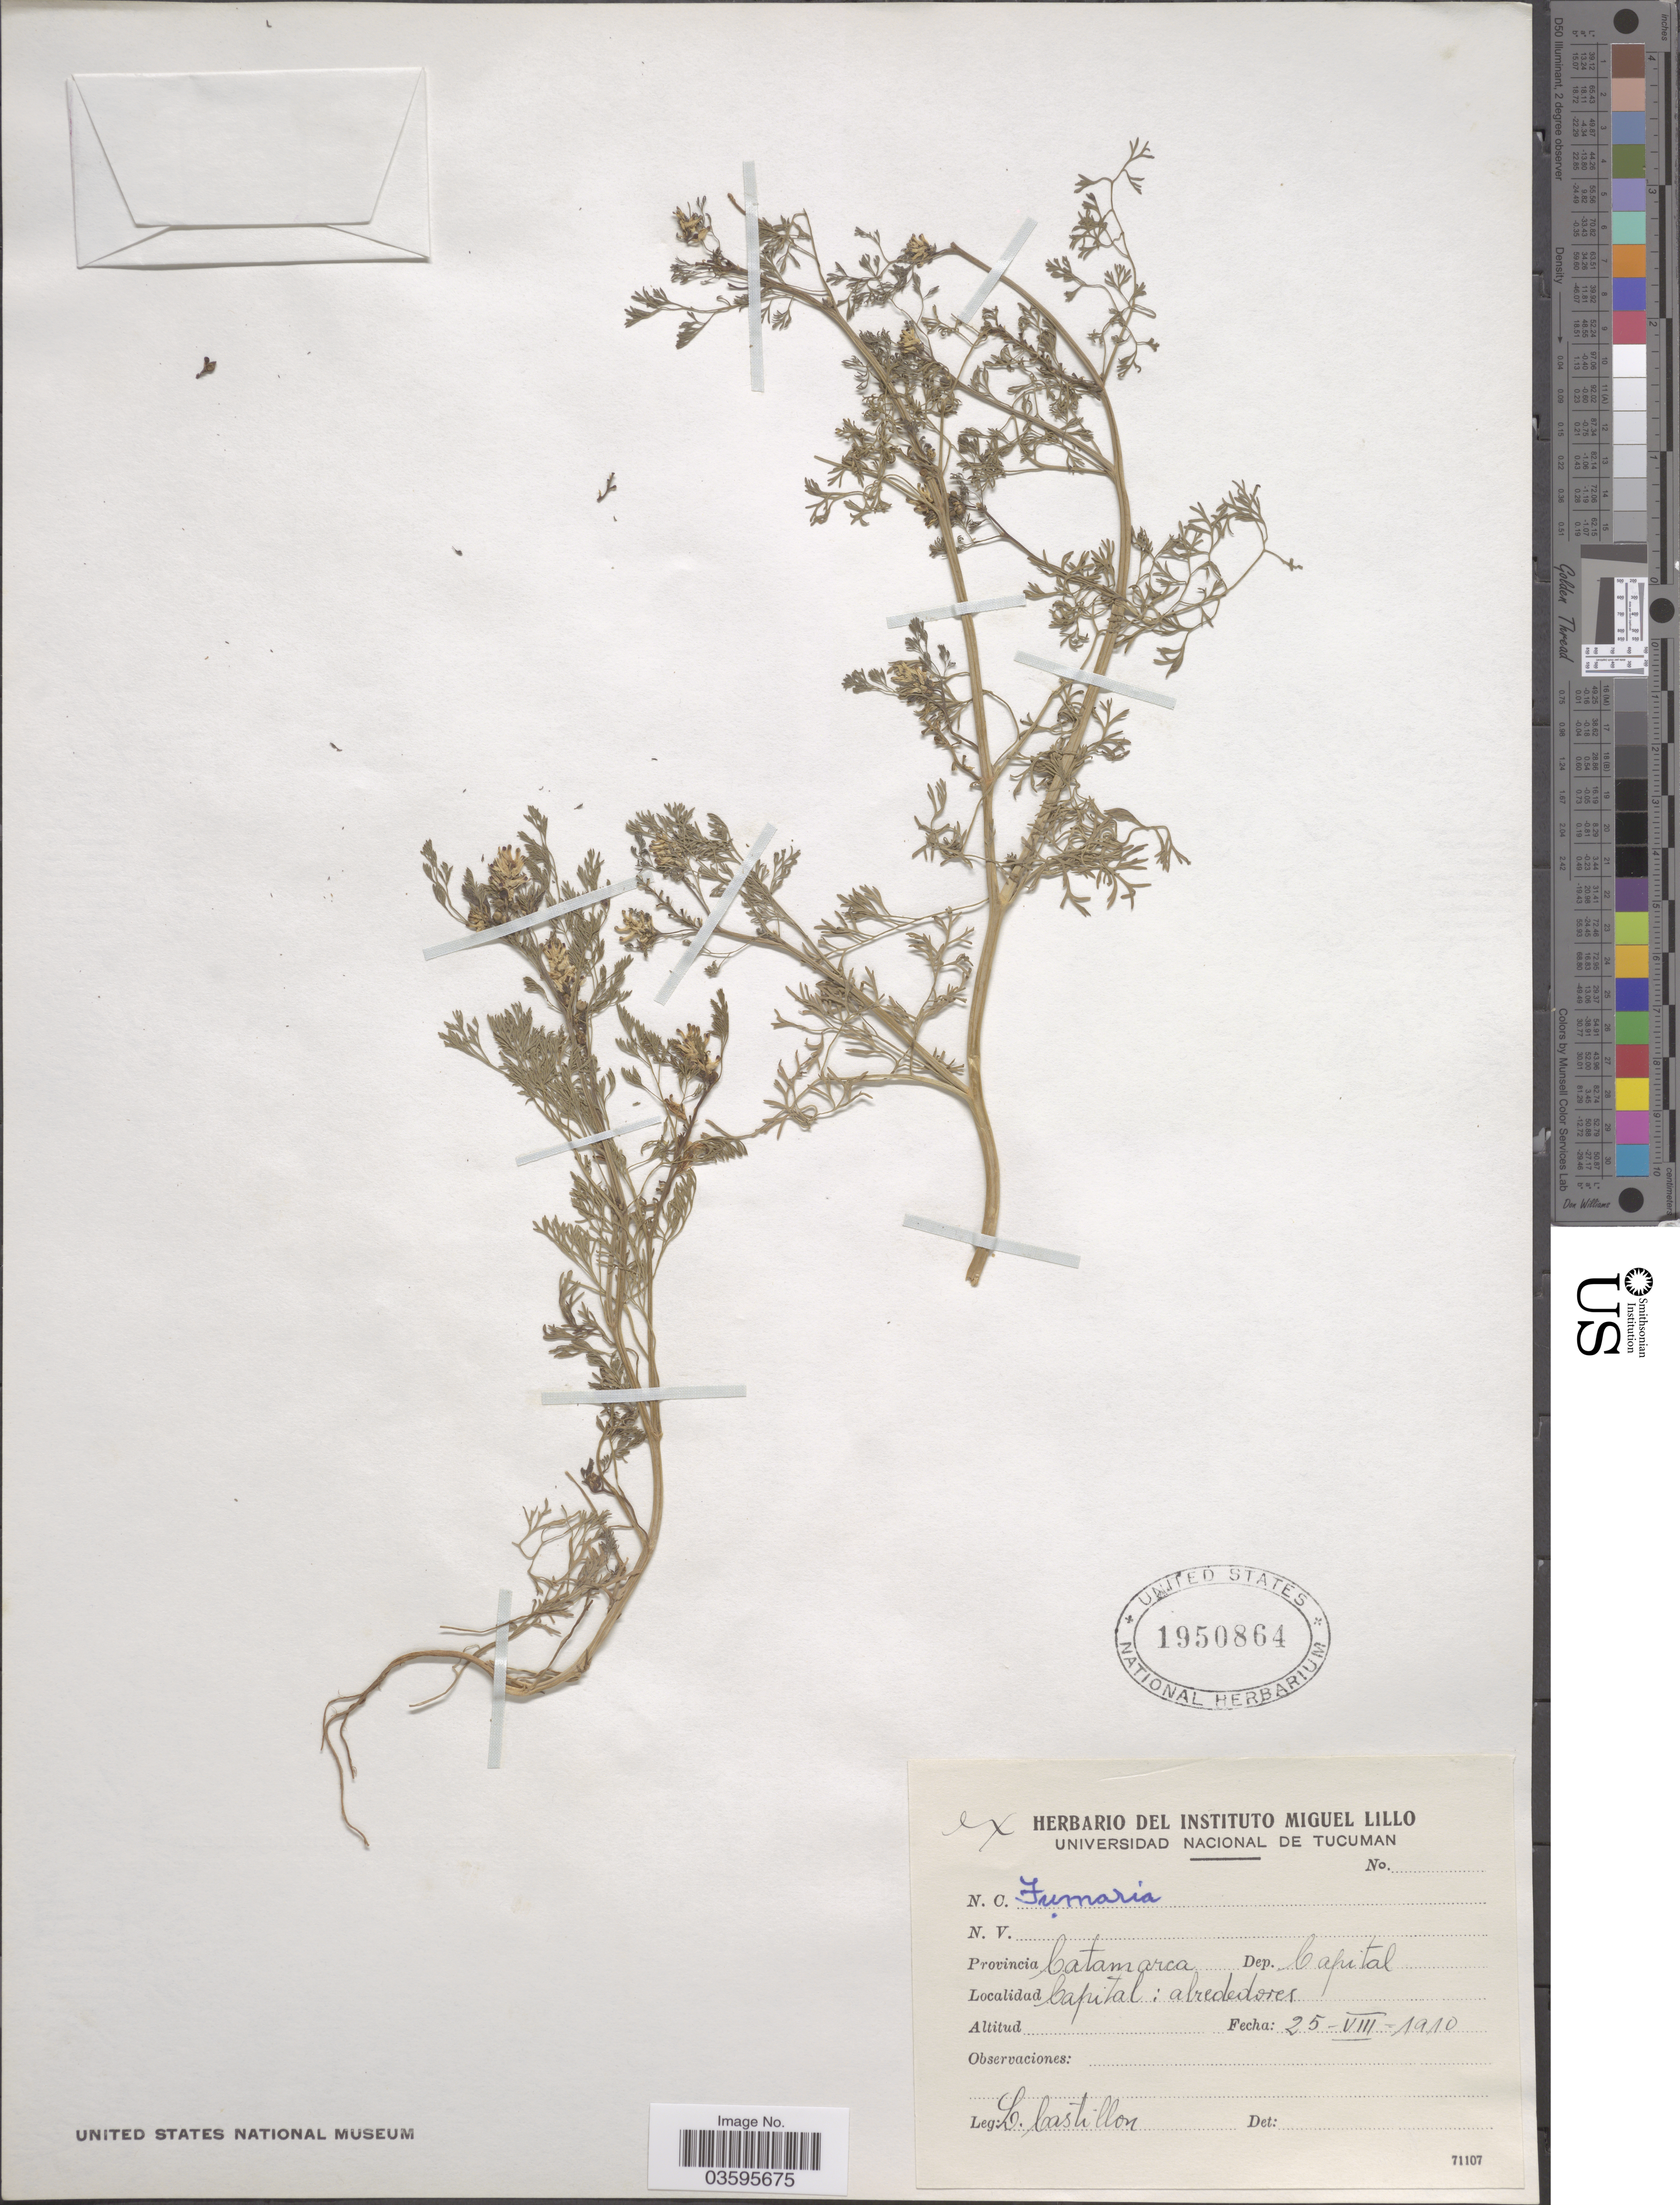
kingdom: Plantae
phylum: Tracheophyta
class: Magnoliopsida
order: Ranunculales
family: Papaveraceae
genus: Fumaria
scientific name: Fumaria sp.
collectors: L. Castillón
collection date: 1910-08-25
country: Argentina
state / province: Catamarca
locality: Dep. Capital, Capital: alrededores.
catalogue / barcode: US 1950864